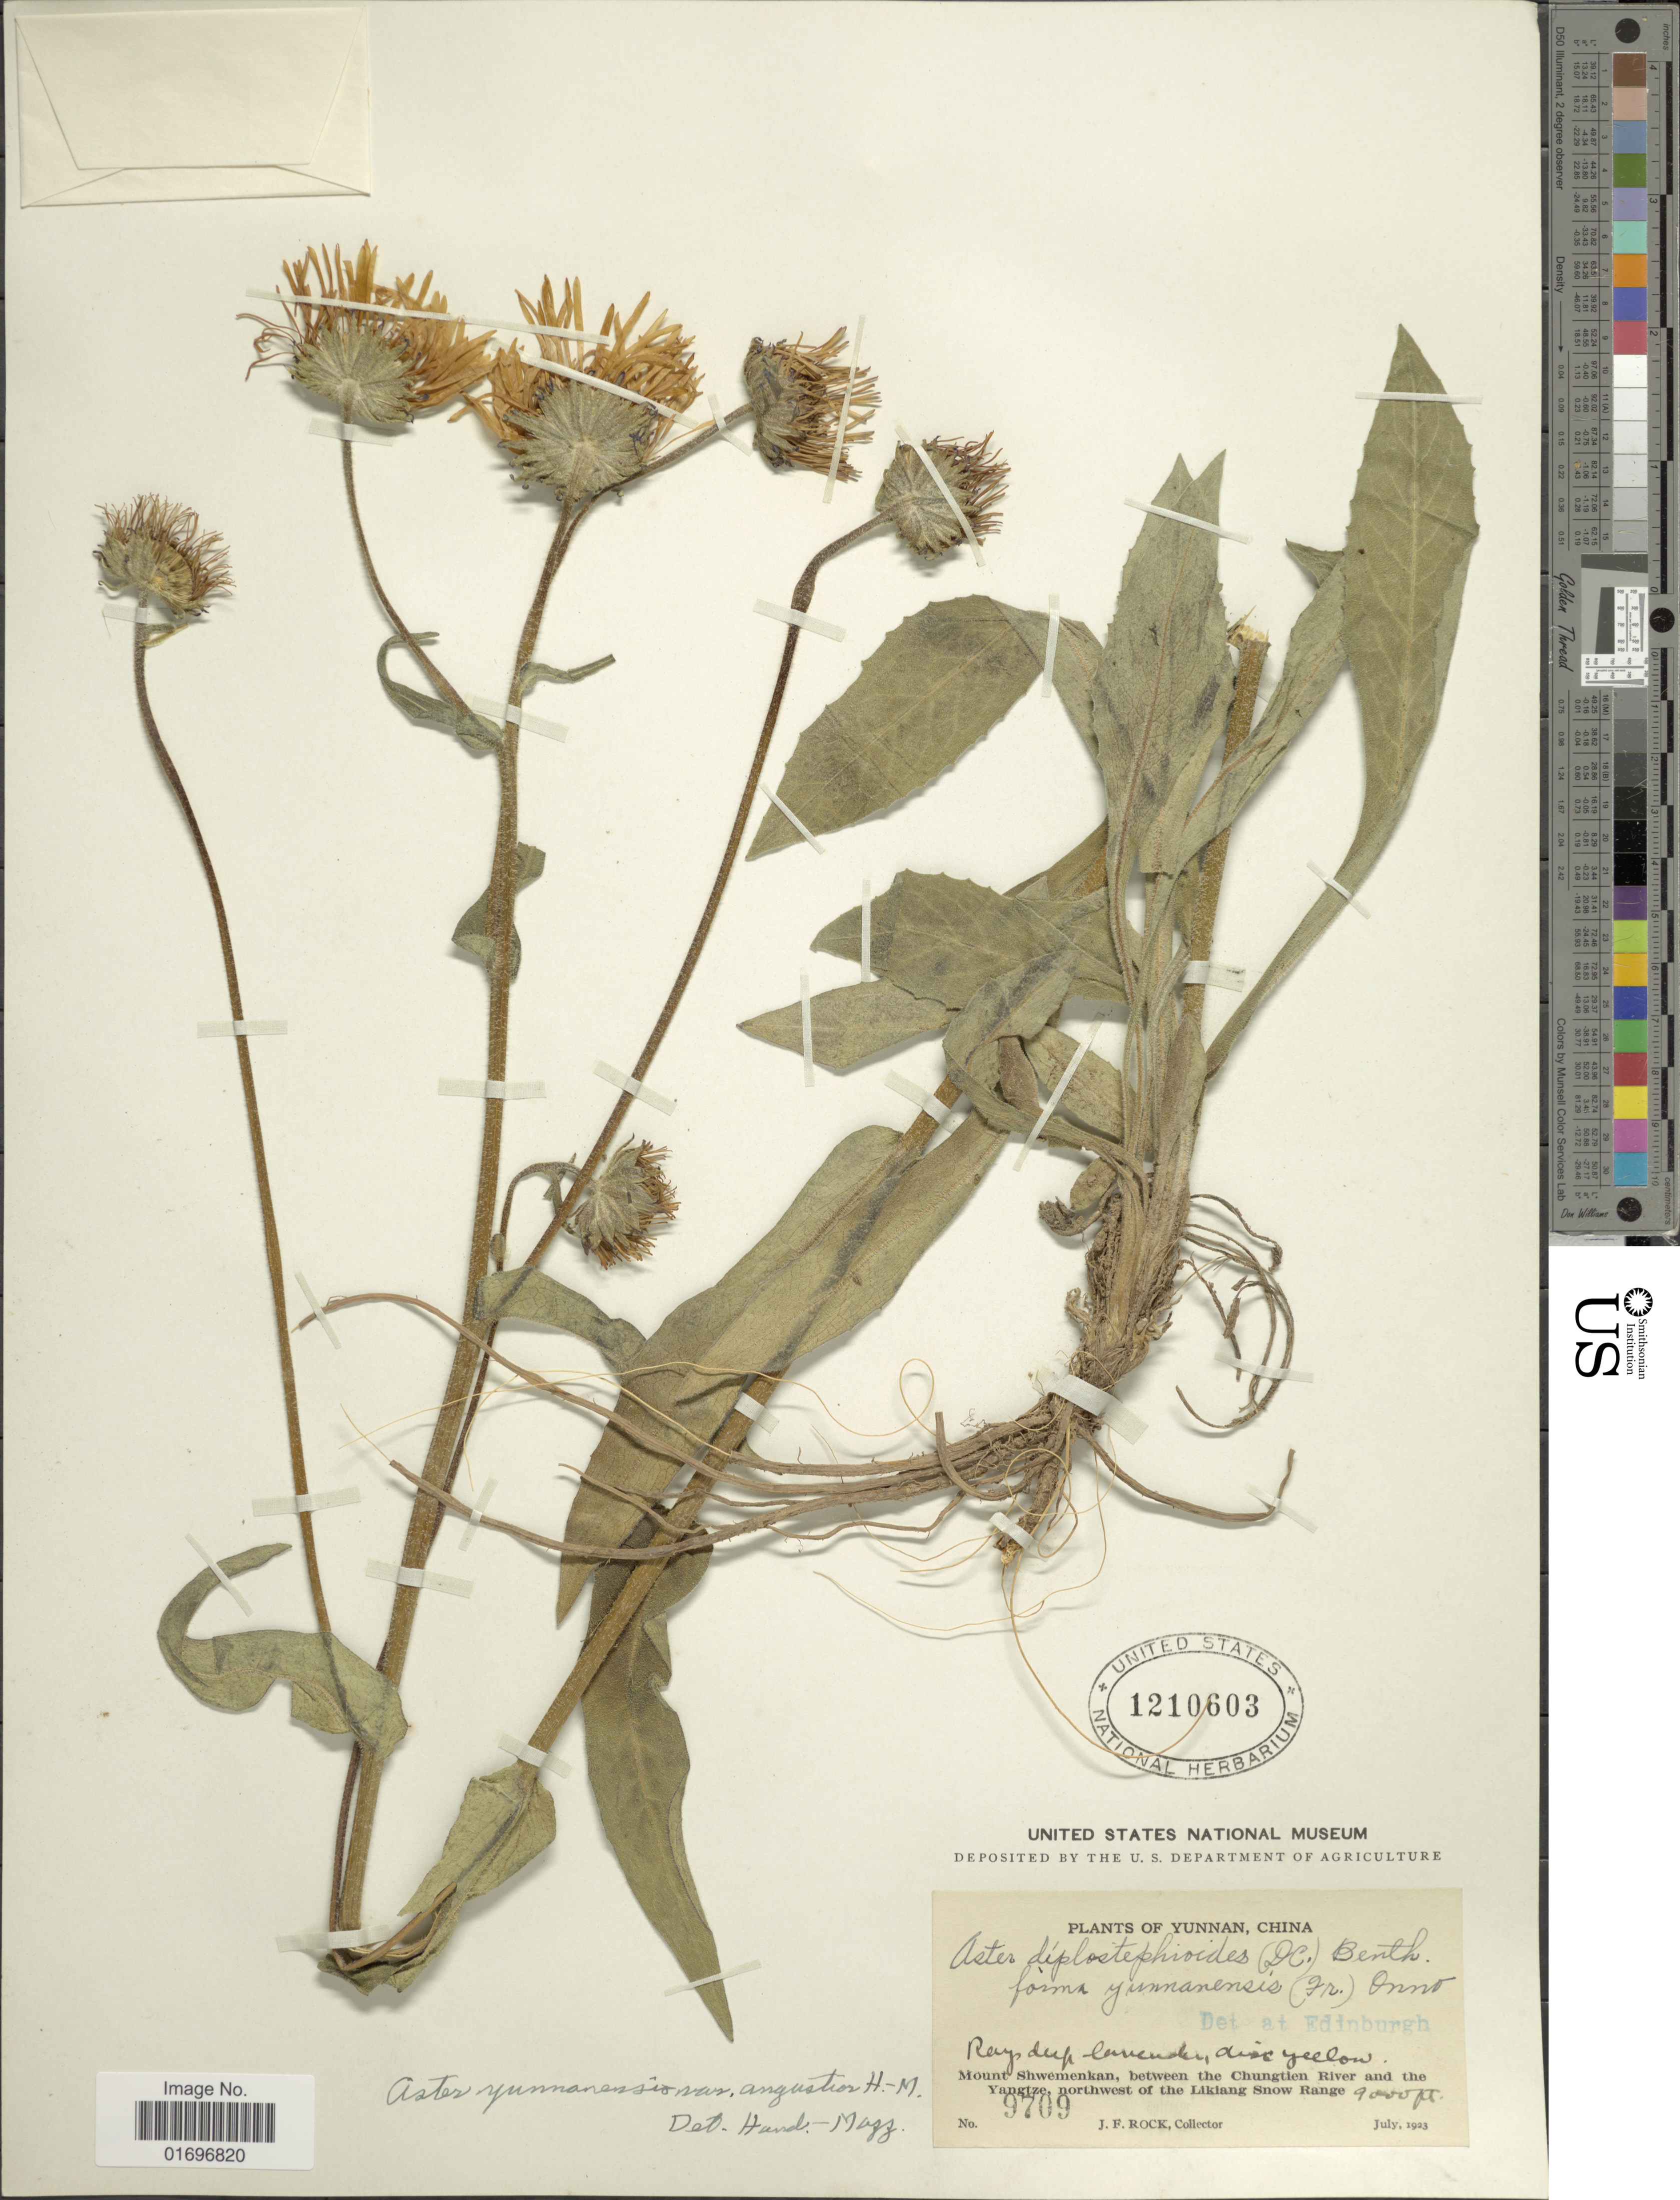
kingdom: Plantae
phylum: Tracheophyta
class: Magnoliopsida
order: Asterales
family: Asteraceae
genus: Aster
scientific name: Aster yunnanensis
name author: Franch.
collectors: J. Rock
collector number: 9709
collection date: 1923-07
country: China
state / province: Yunnan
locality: Yunnan, China. Mount Shwemenkan, between the Chungtien River and the Yangtze, northwest of the Likiang Snow Range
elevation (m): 2743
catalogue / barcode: US 1210603